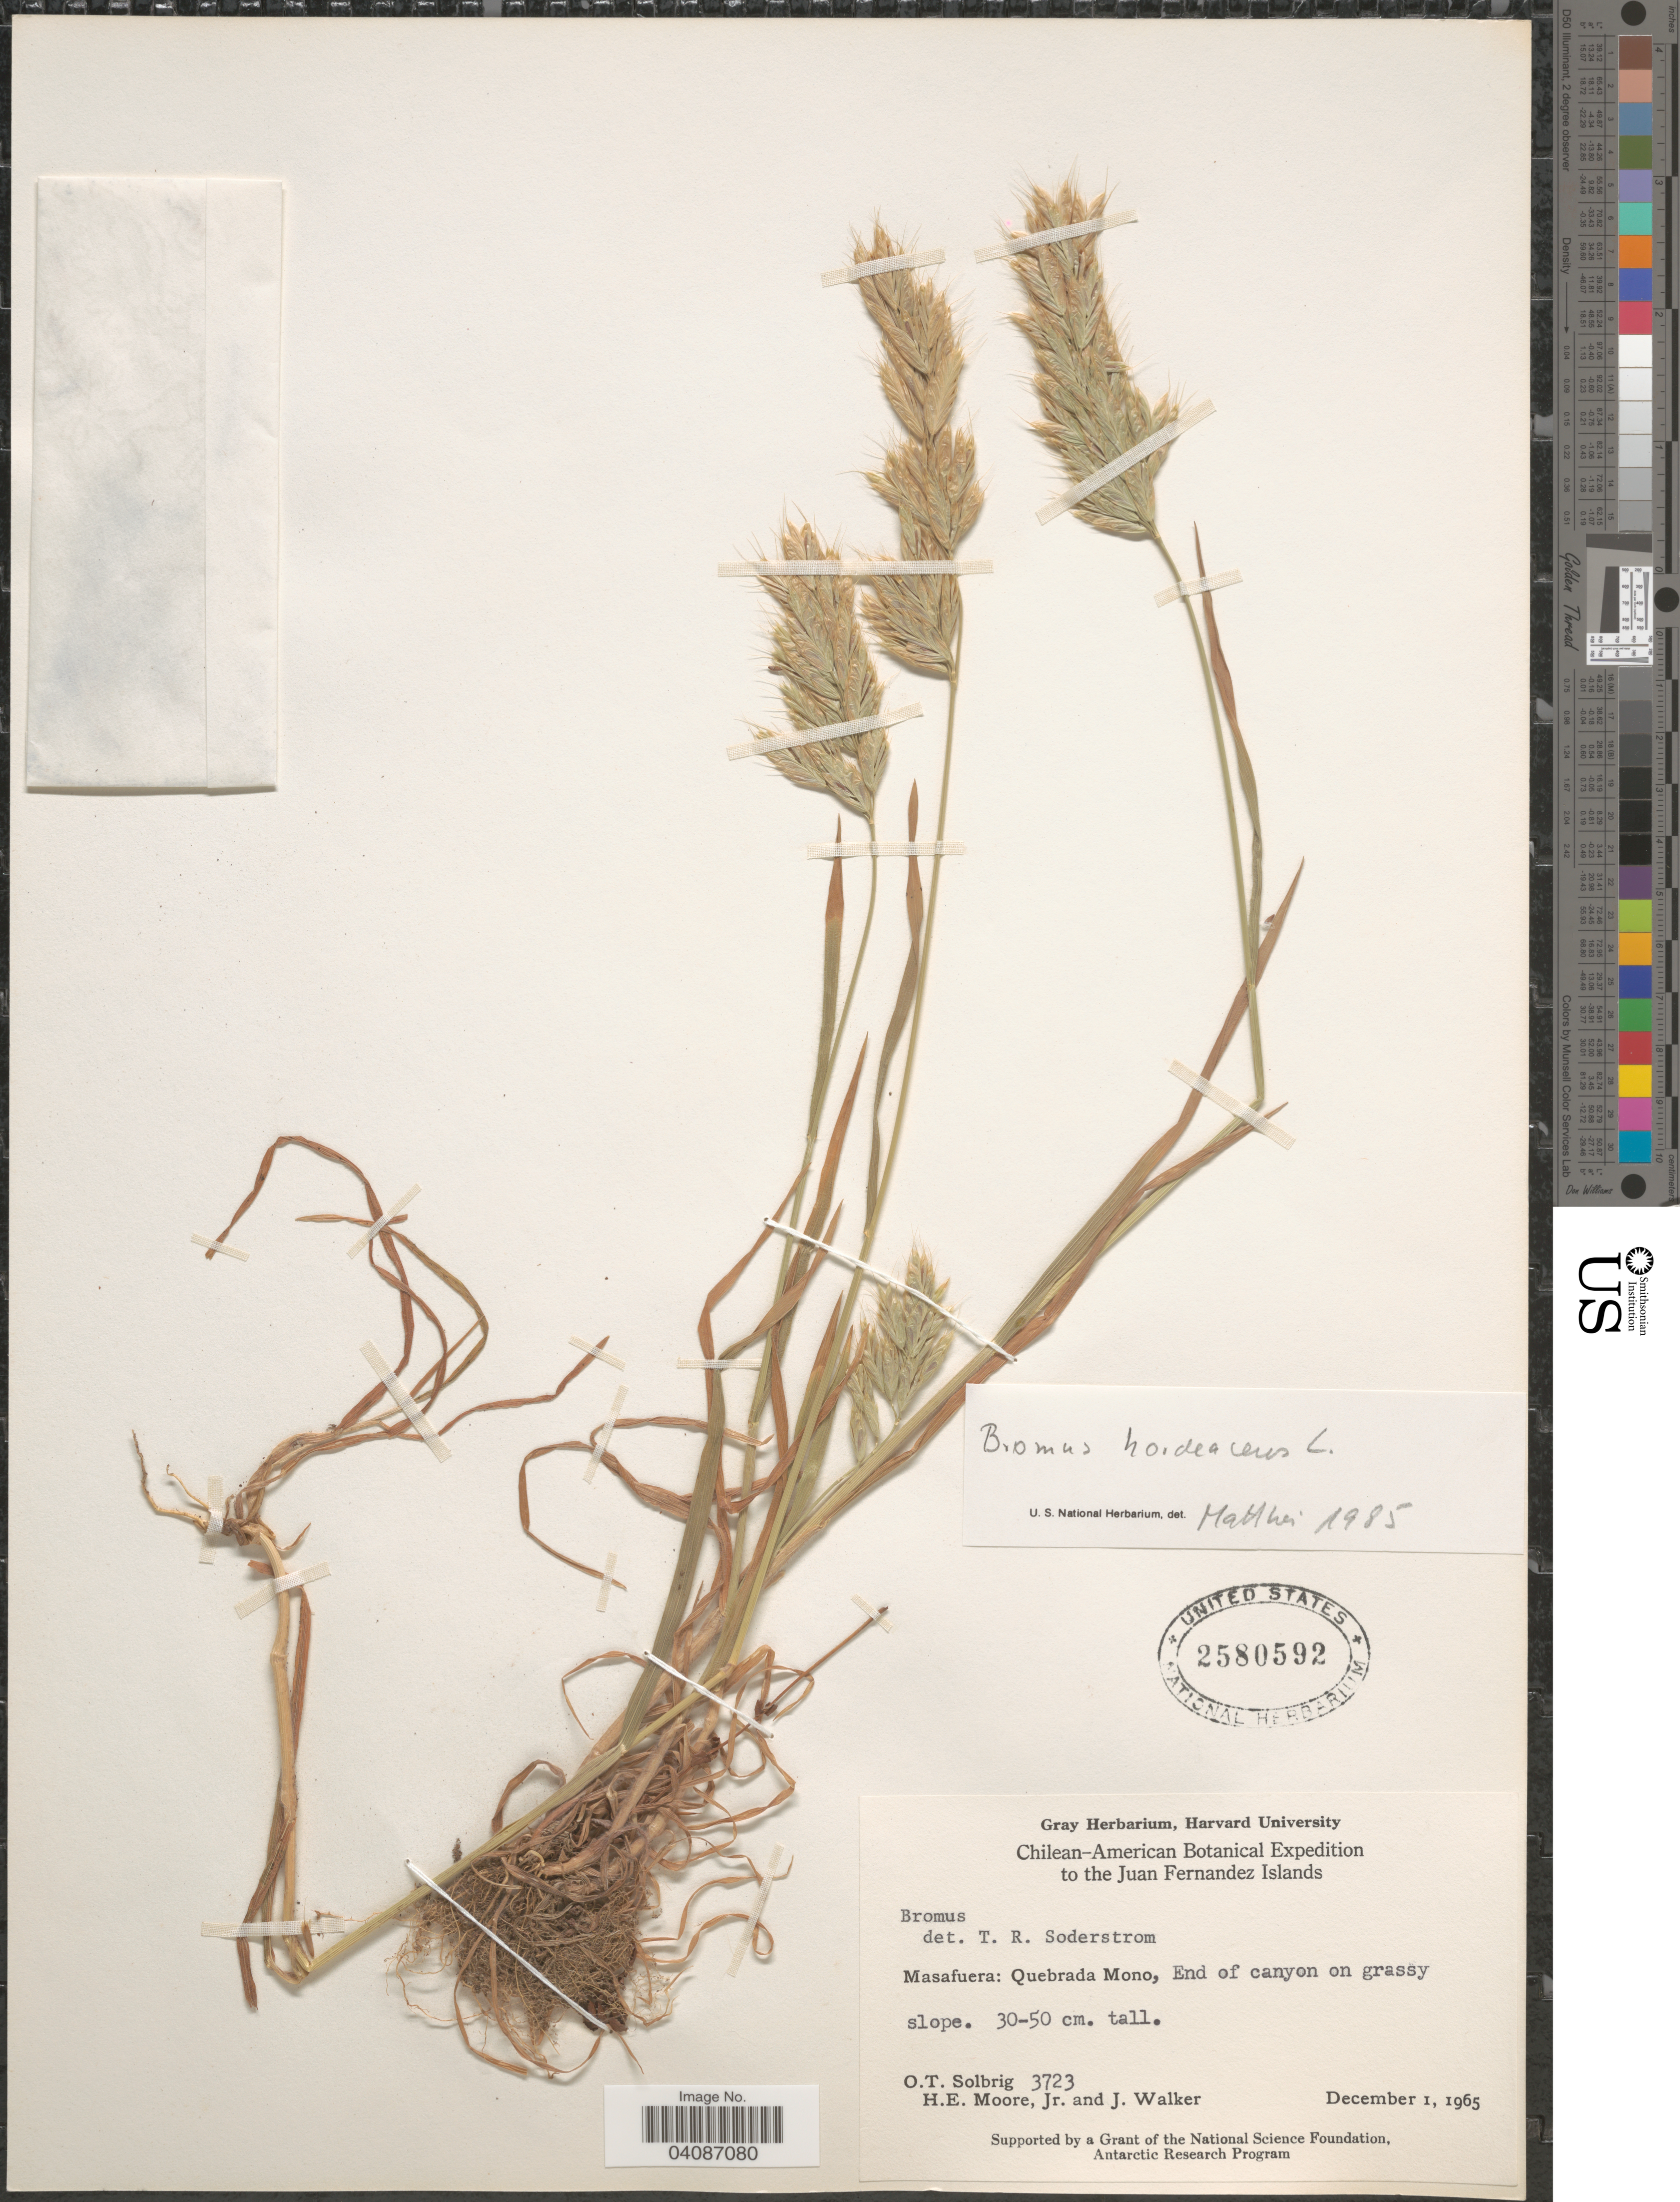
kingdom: Plantae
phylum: Tracheophyta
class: Liliopsida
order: Poales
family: Poaceae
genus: Bromus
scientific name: Bromus hordeaceus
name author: L.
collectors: O. T. Solbrig, H. E. Moore & J. Walker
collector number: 3723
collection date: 1965-12-01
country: Chile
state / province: Valparaíso (V)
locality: Chilean-American Botanical Expedition to the Juan Fernandez Islands. Masafuera: Quebrada Mono, End of canyon on grassy slope.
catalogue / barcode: US 2580592